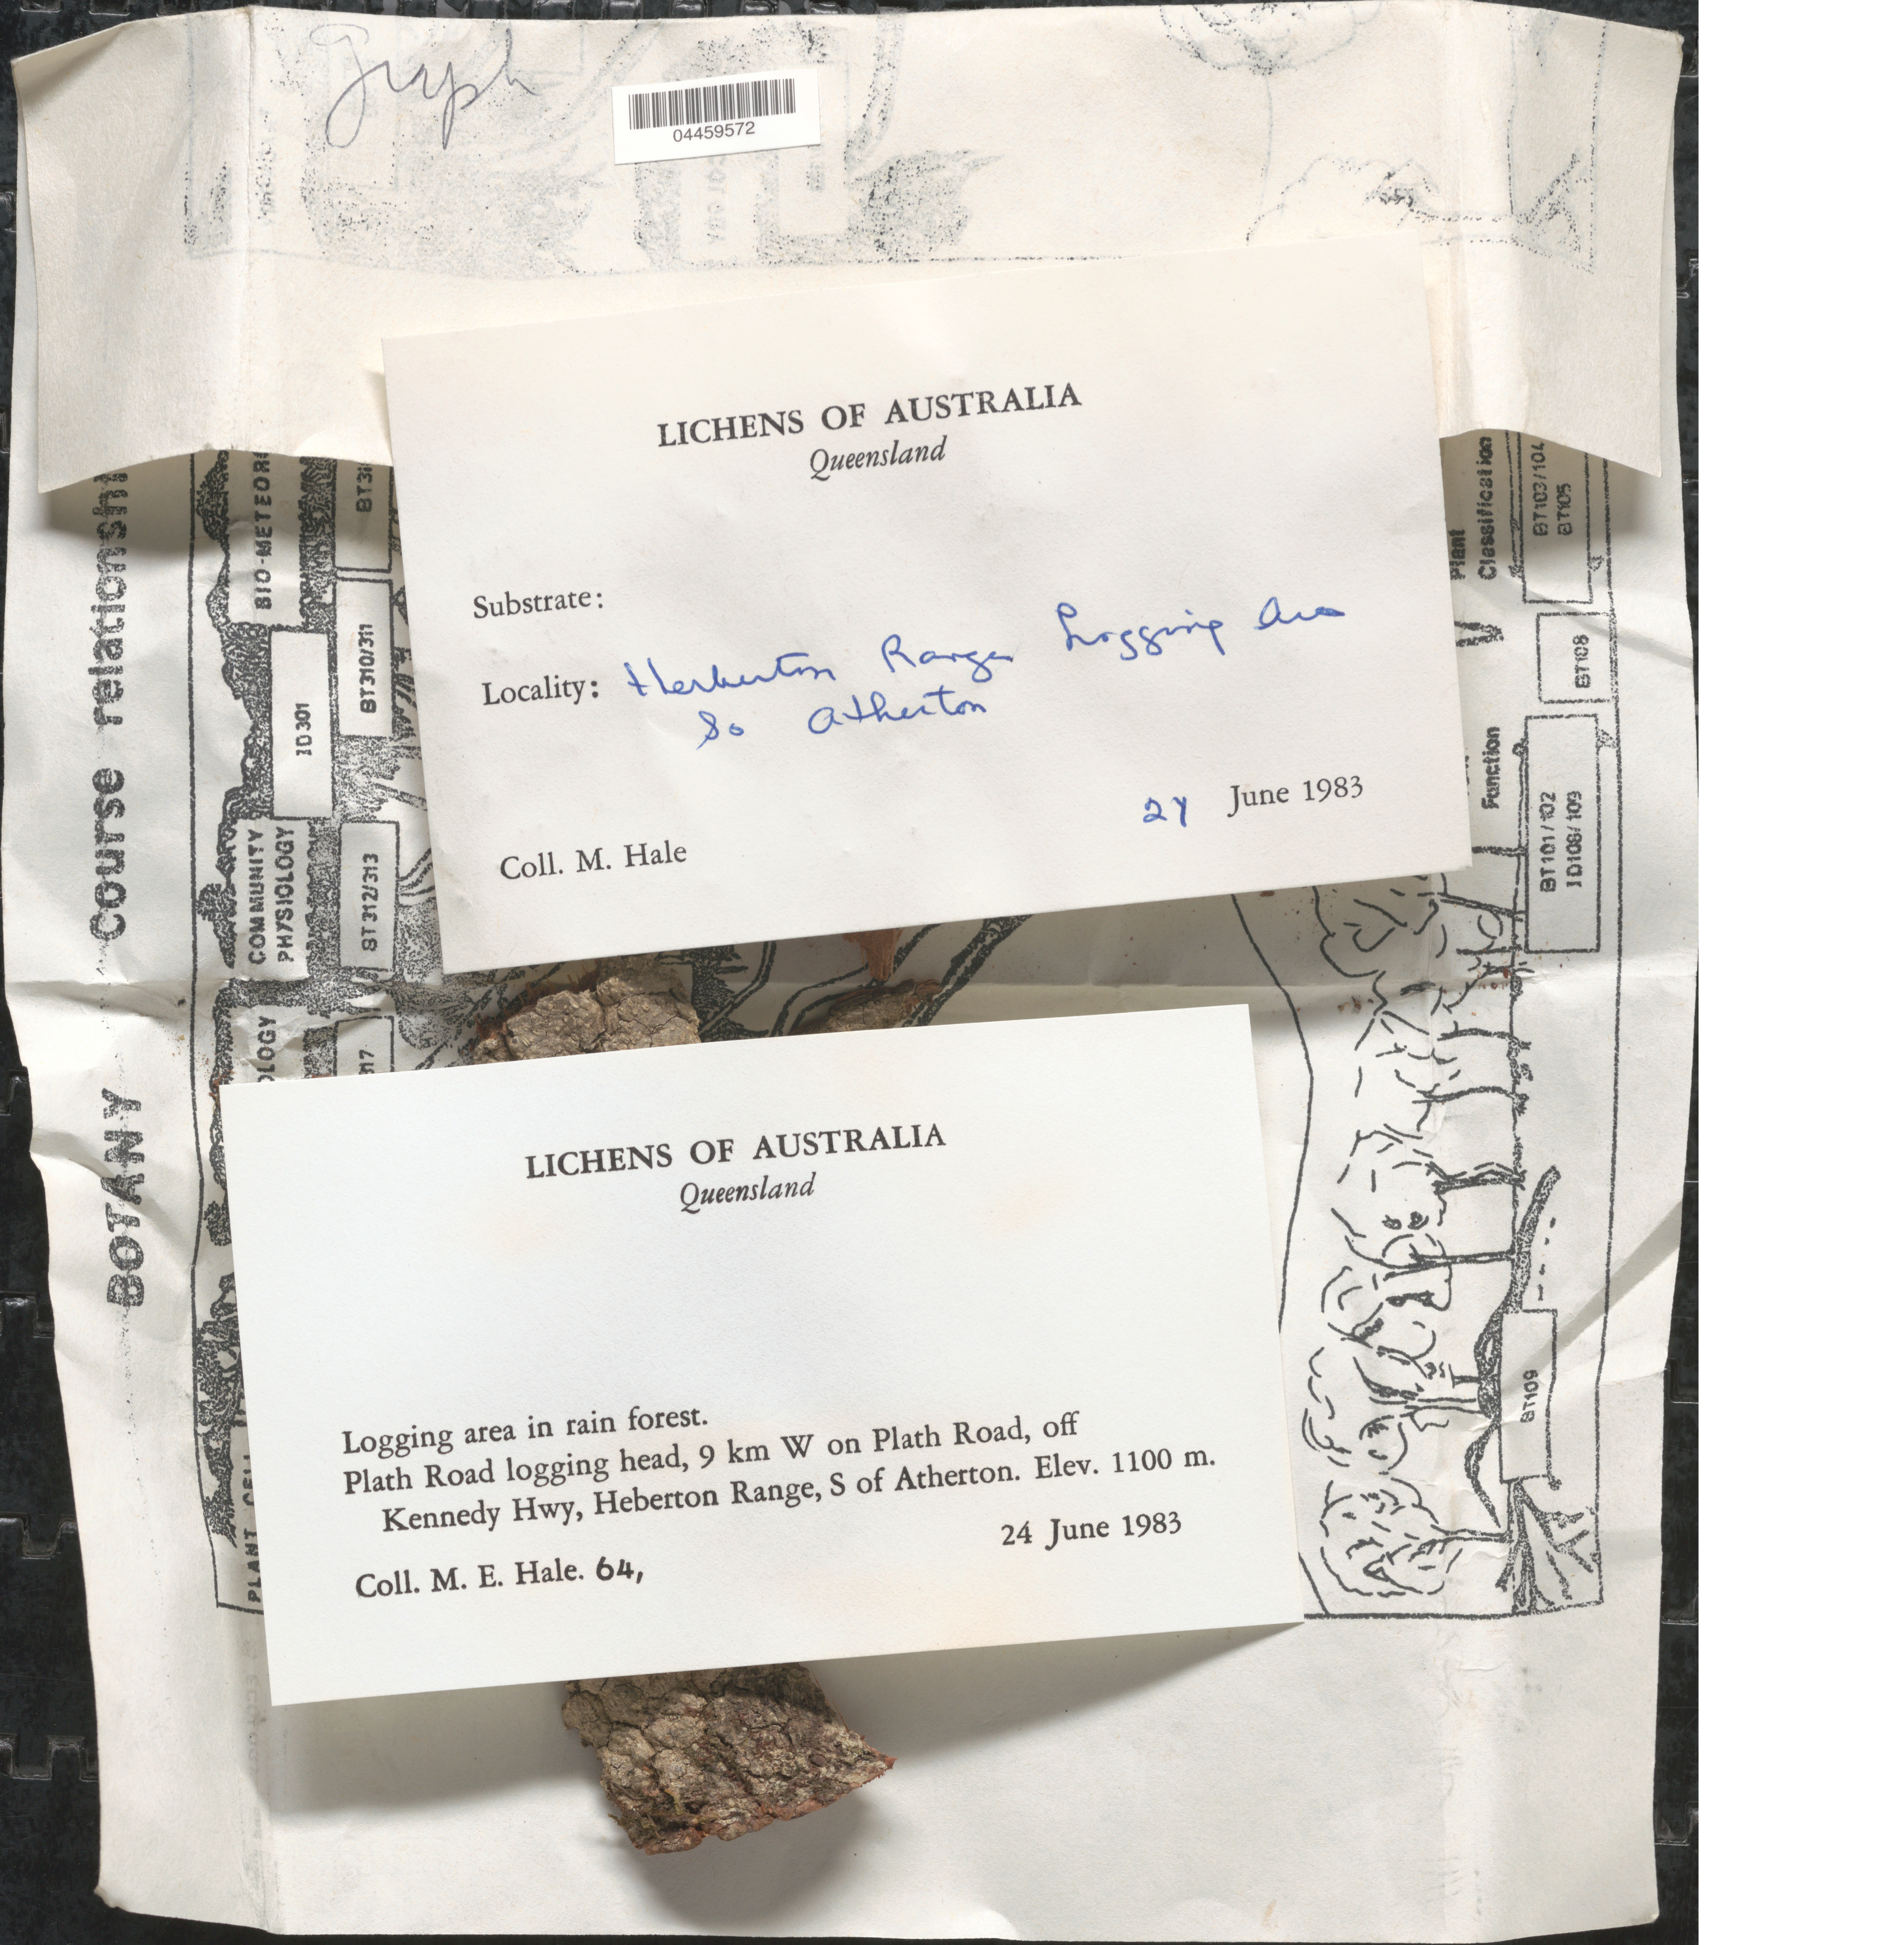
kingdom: Fungi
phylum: Ascomycota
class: Lecanoromycetes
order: Ostropales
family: Graphidaceae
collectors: M. Hale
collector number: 64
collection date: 1983-06-24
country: Australia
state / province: Queensland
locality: Plath Road logging head, 9 km W on Plath Road, off Kennedy Hwy, Heberton Range, S of Atherton.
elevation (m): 1100